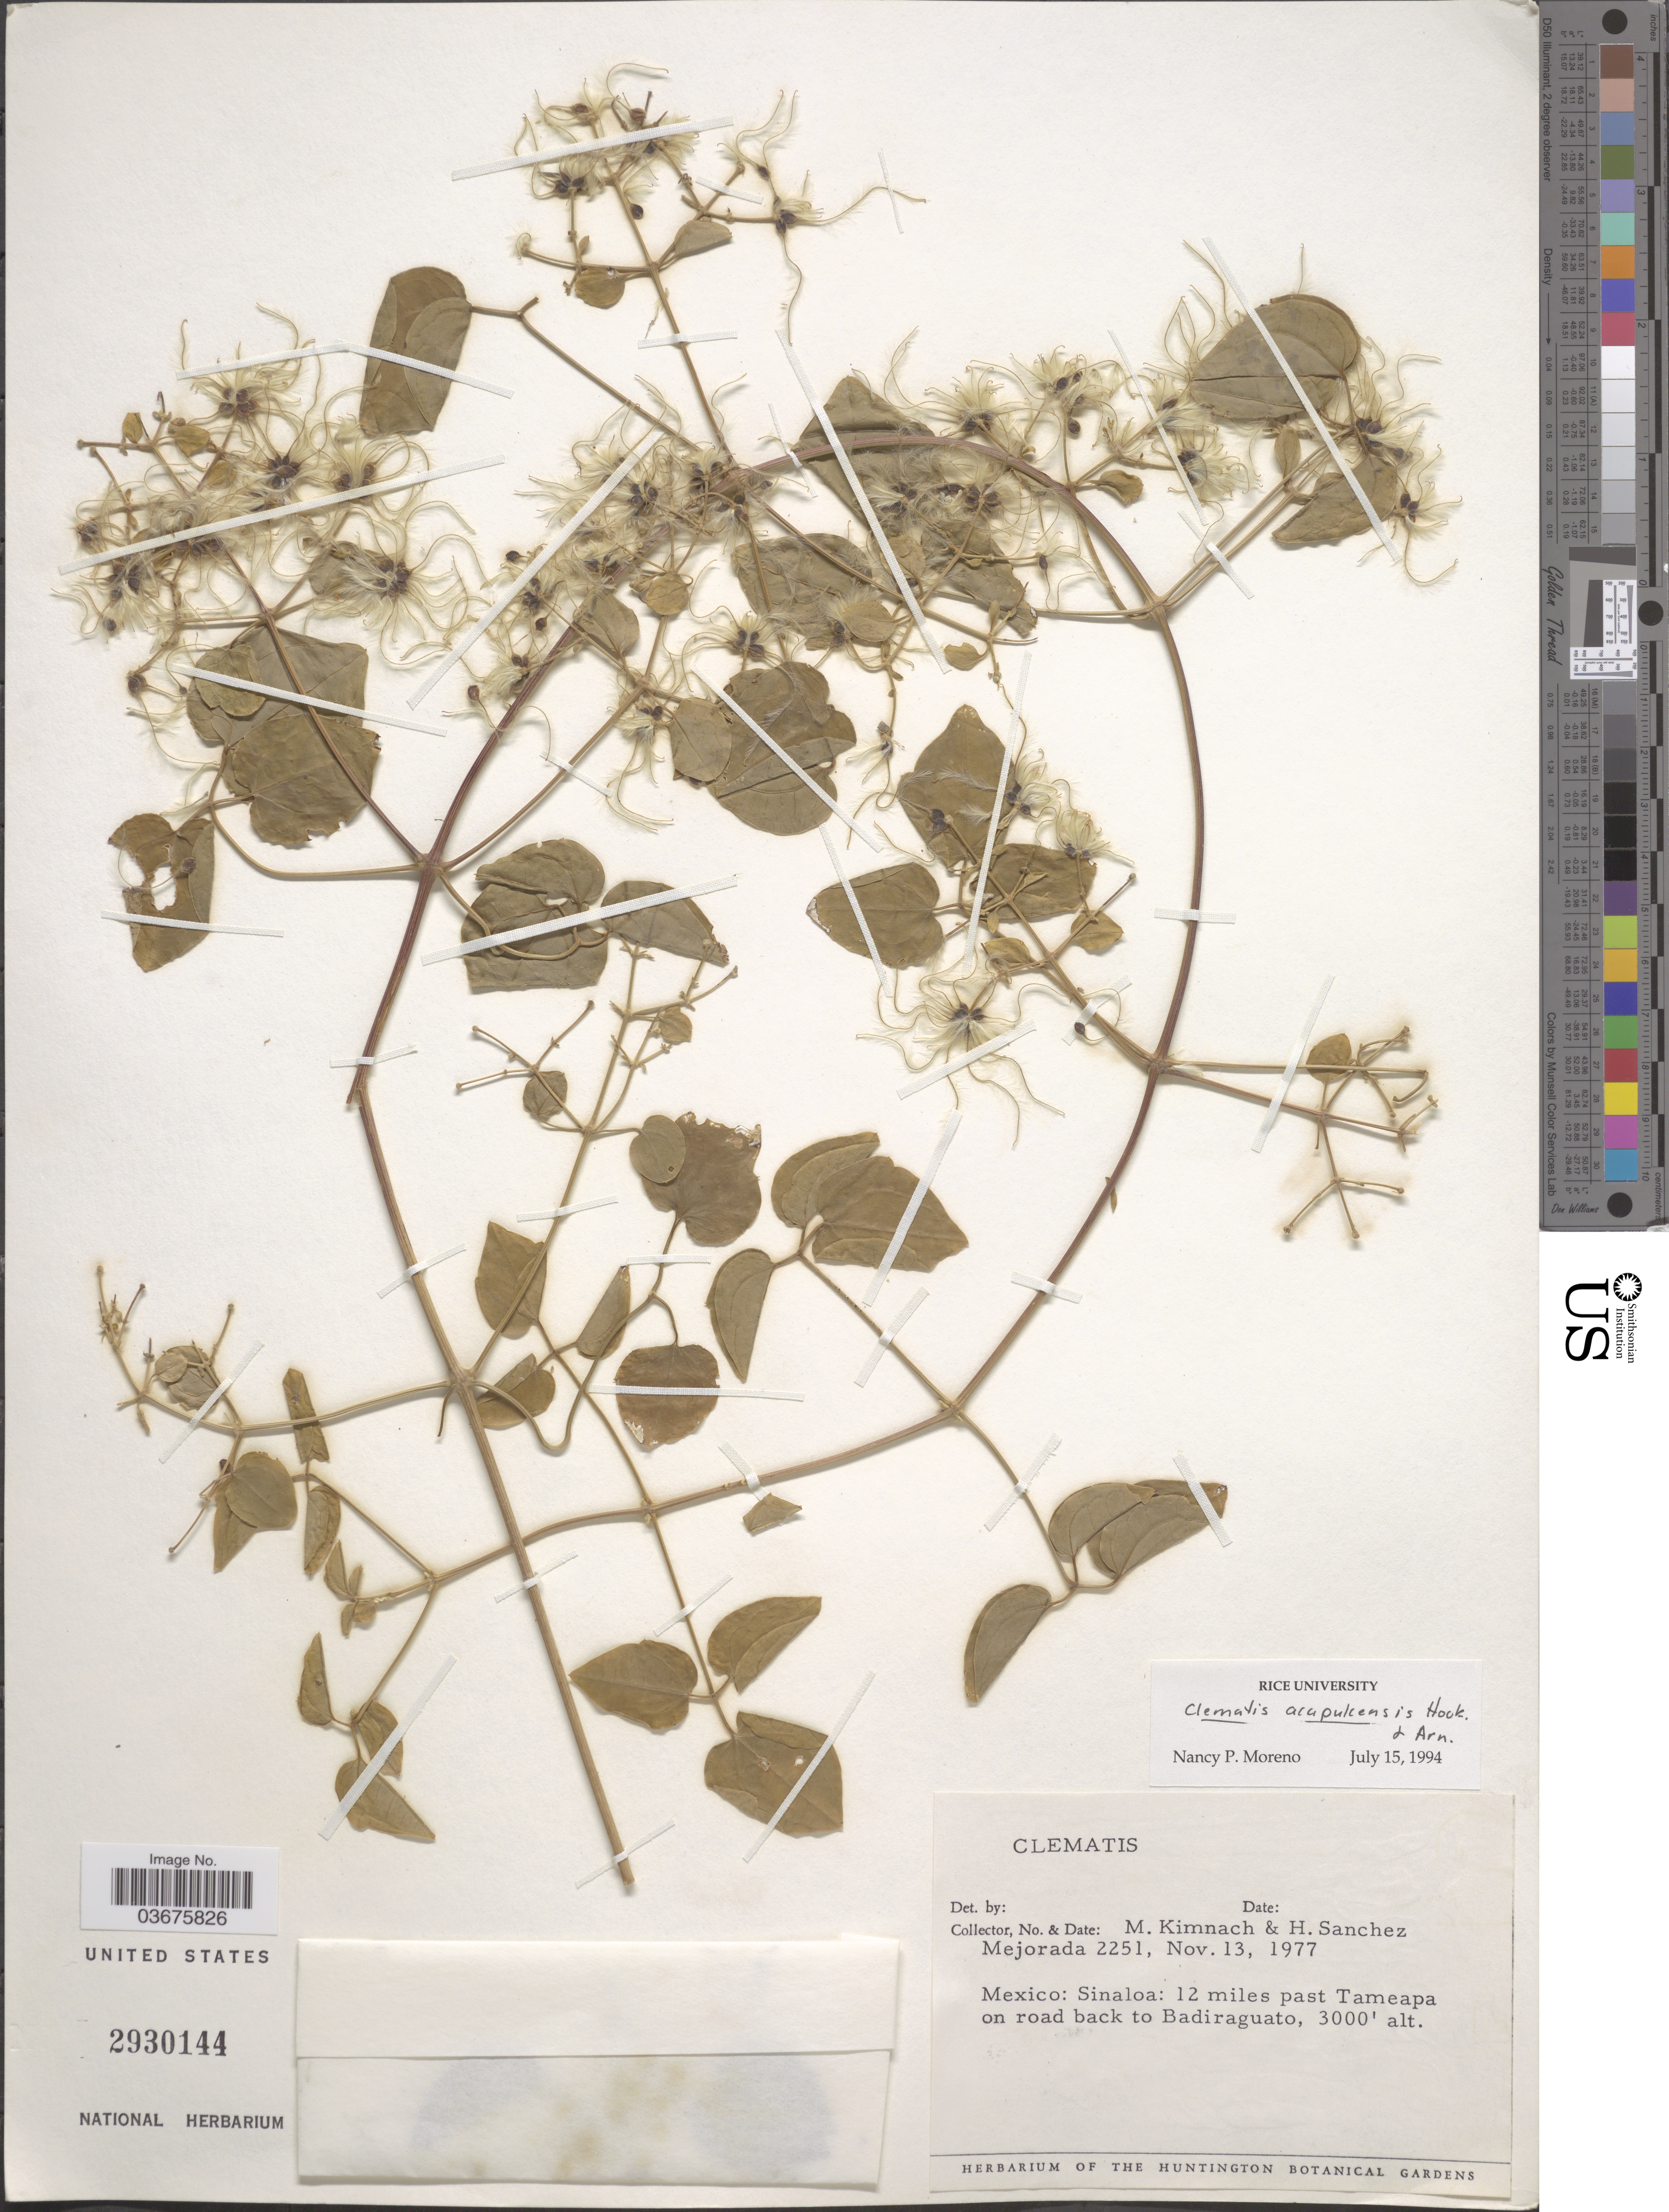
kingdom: Plantae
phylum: Tracheophyta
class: Magnoliopsida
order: Ranunculales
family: Ranunculaceae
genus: Clematis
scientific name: Clematis acapulcensis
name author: Hook. & Arn.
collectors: M. W. Kimnach & H. Sánchez-Mejorada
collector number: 2251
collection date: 1977-11-13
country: Mexico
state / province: Sinaloa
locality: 12 miles past Tameapa on road back to Badiraguato.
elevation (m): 914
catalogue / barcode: US 2930144